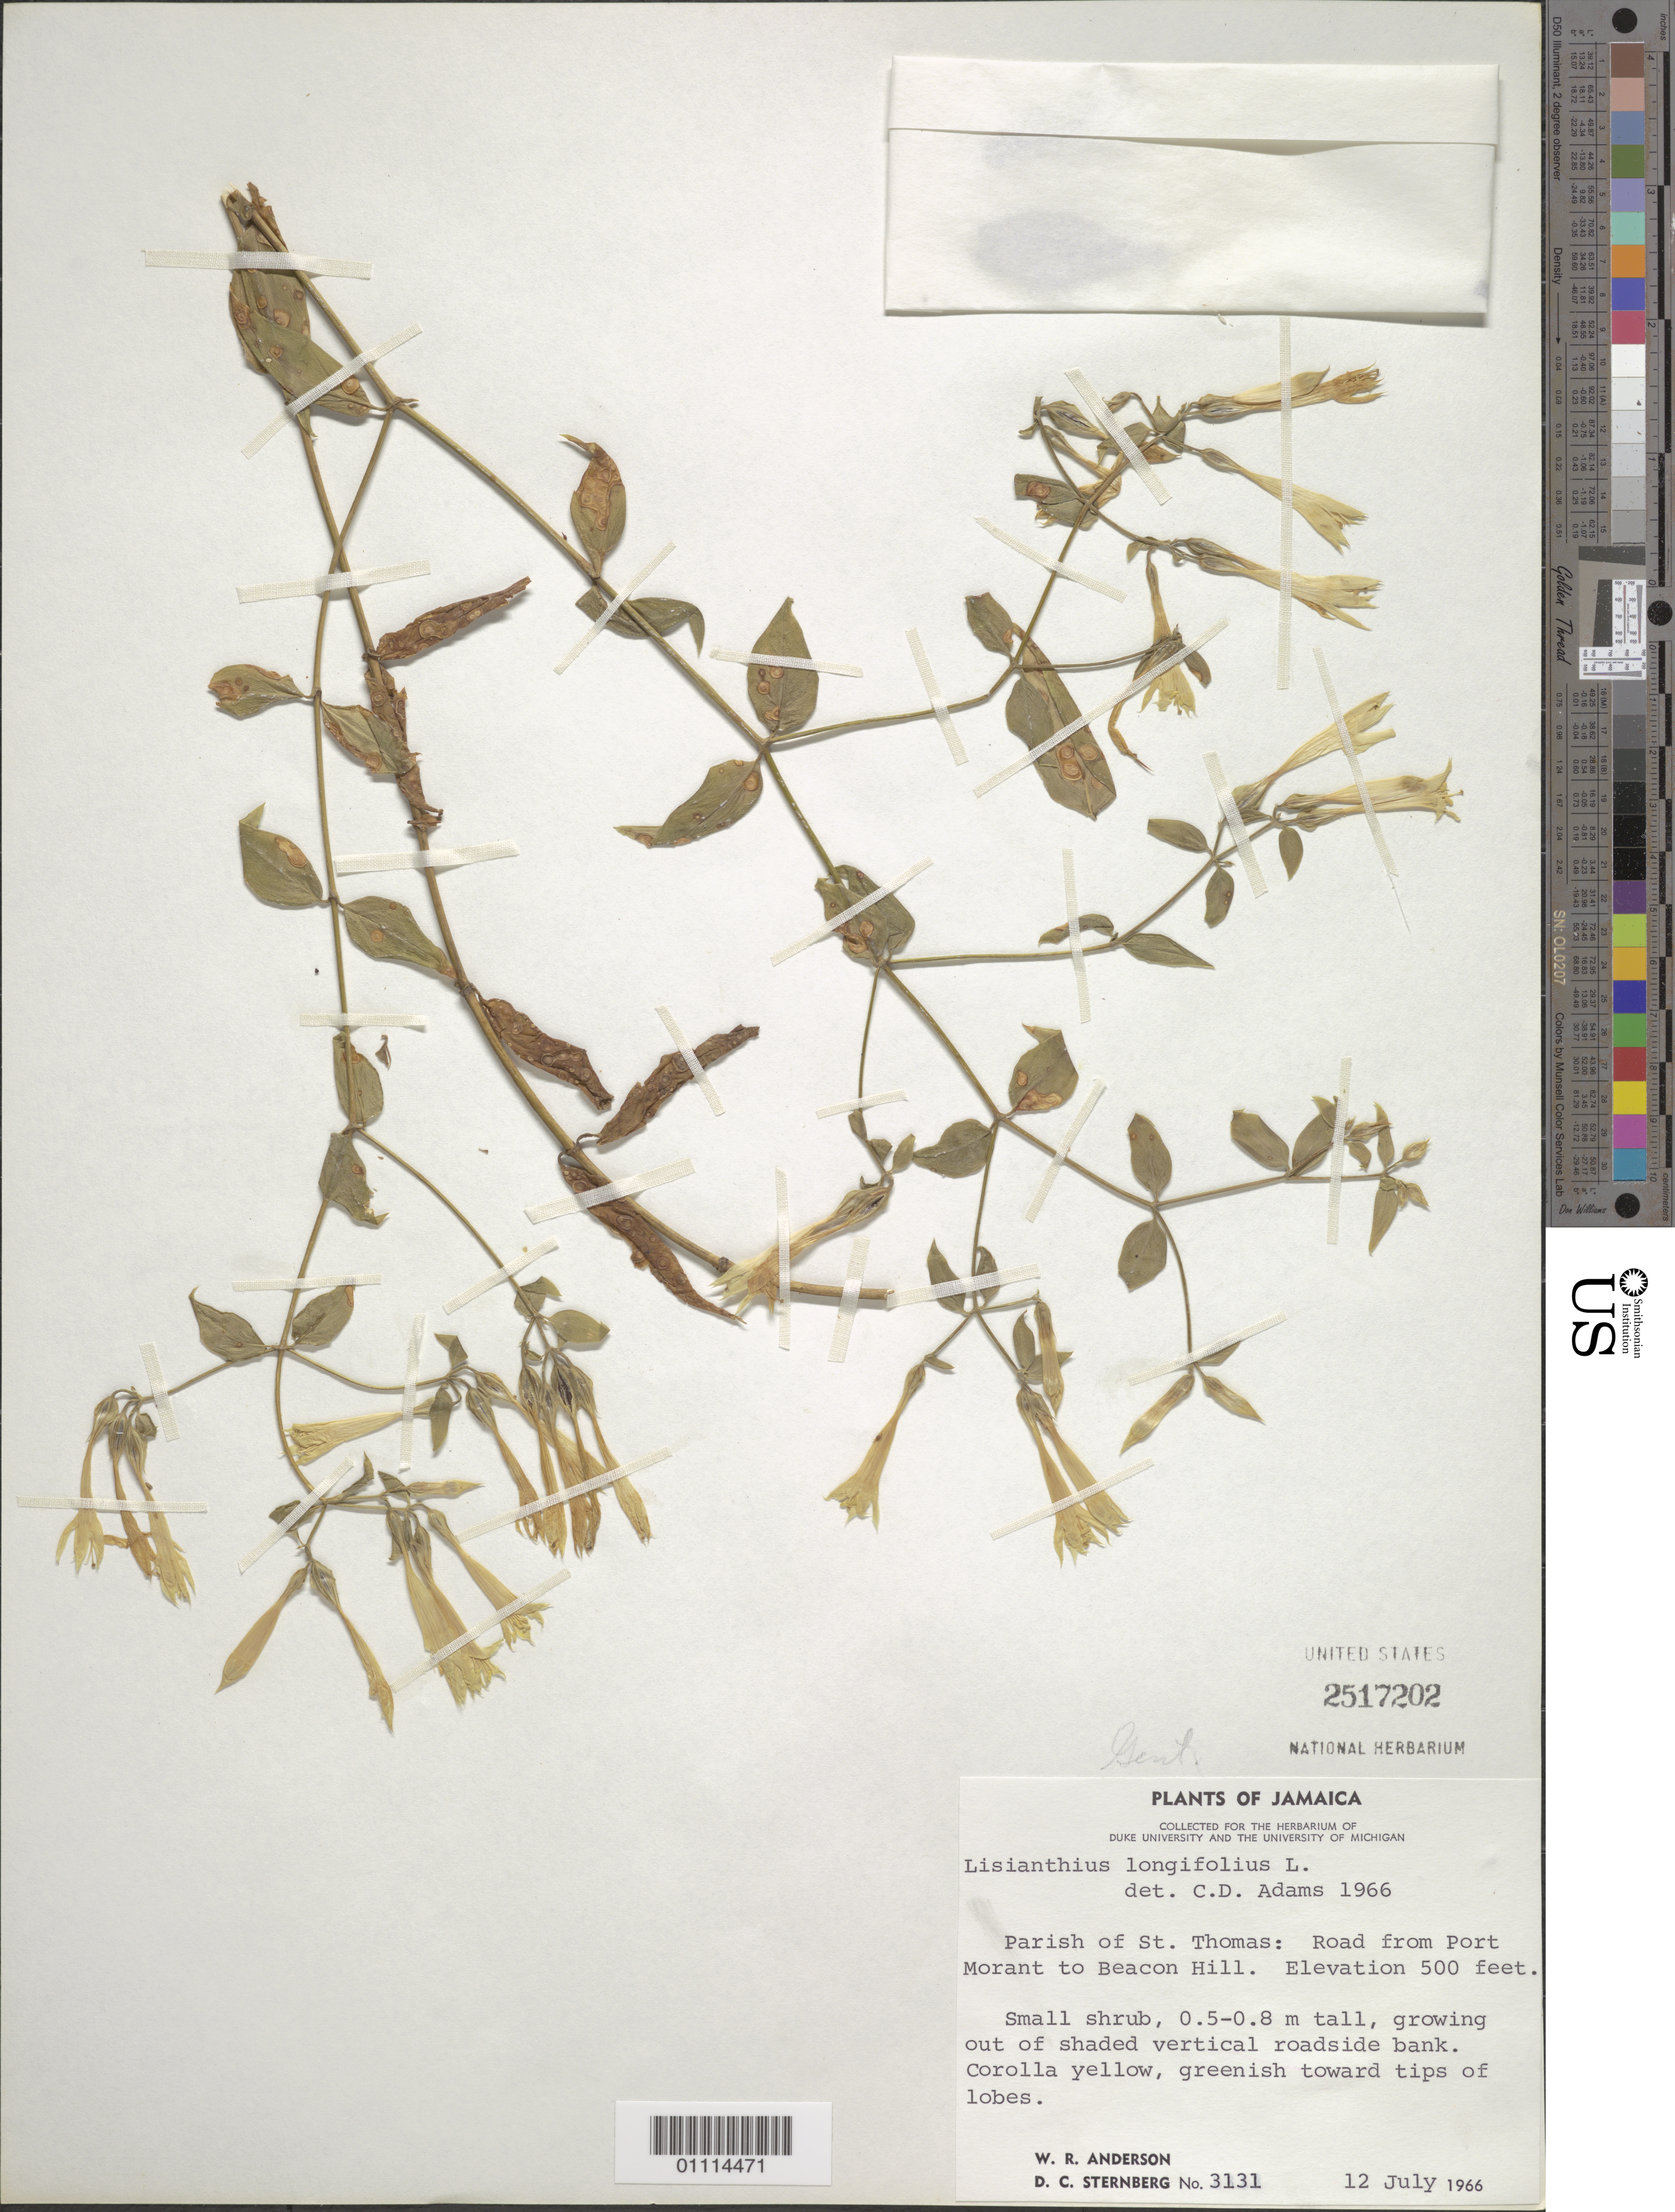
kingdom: Plantae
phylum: Tracheophyta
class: Magnoliopsida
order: Gentianales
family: Gentianaceae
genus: Lisianthius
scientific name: Lisianthius longifolius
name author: L.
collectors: W. R. Anderson & D. Sternberg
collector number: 3131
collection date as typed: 12 Jul 1966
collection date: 1966-07-12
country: Jamaica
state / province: Saint Thomas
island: Jamaica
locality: Road from Port Morant to Beacon Hill. Growing out of shaded vertical roadside bank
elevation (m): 152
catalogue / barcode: US 2517202